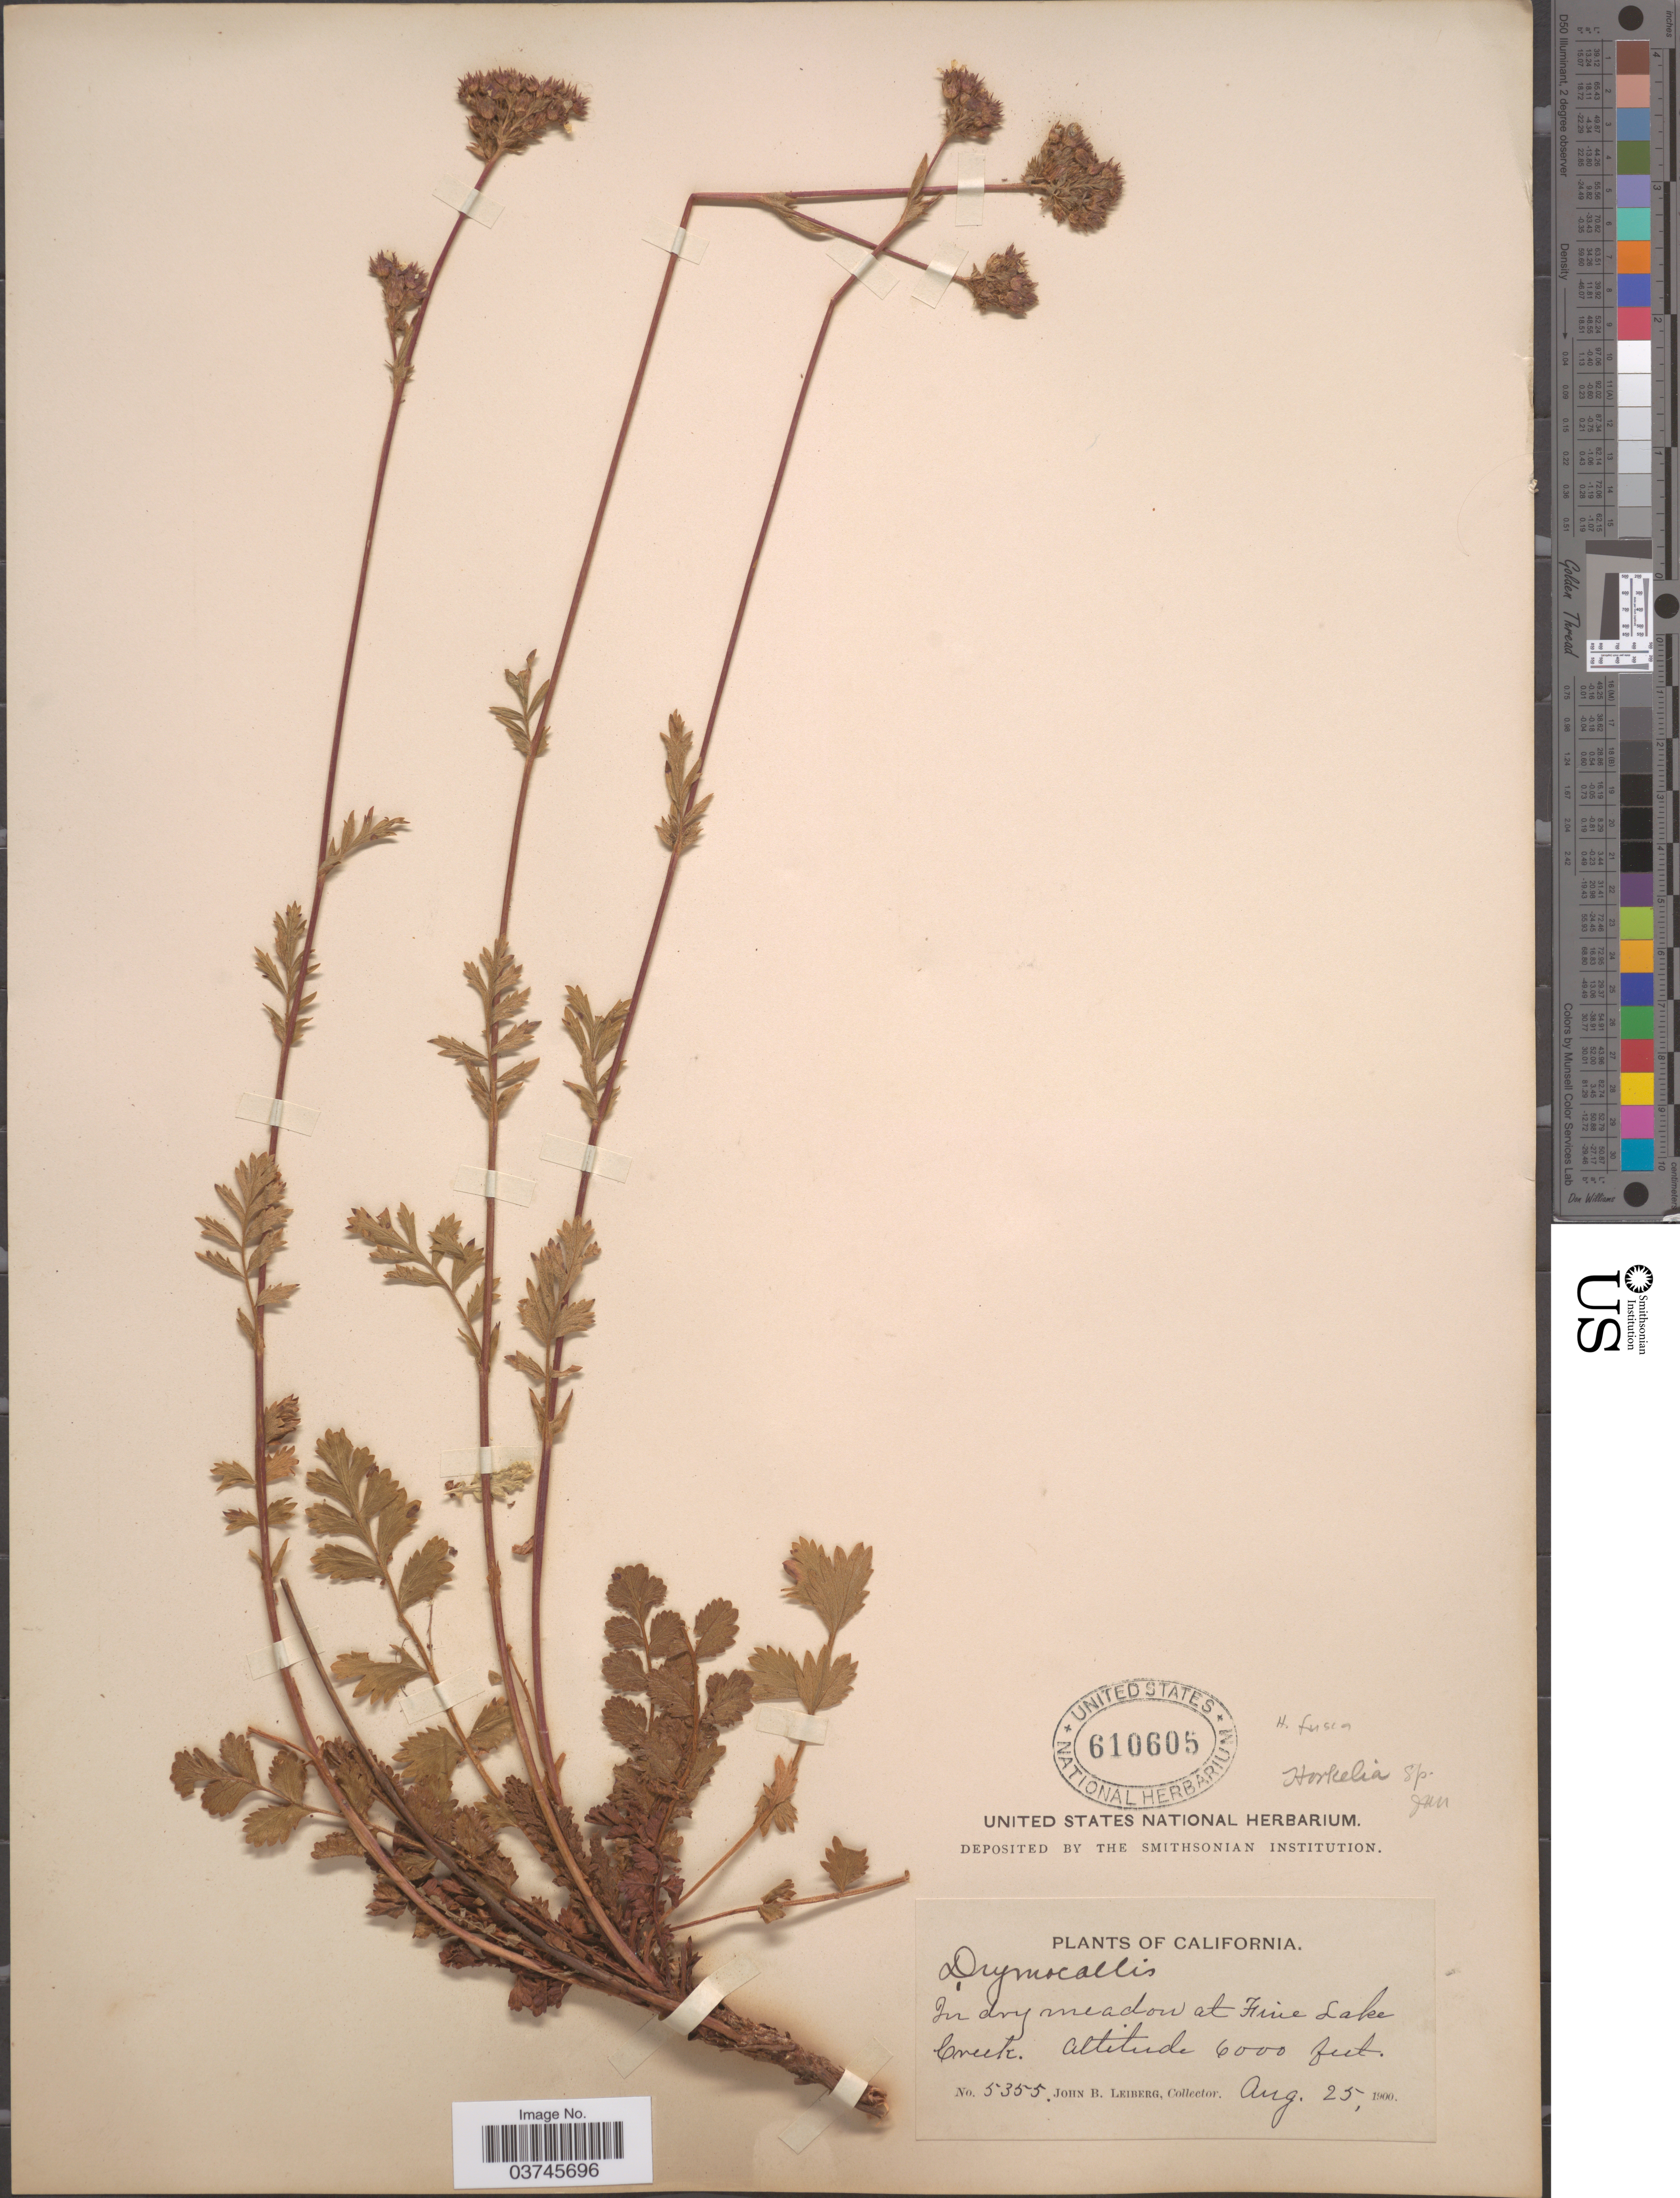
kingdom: Plantae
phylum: Tracheophyta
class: Magnoliopsida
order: Rosales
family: Rosaceae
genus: Potentilla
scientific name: Potentilla douglasii var. parviflora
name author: (Nutt. ex Hook. & Arn.) J.T. Howell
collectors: J. B. Leiberg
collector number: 5355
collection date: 1900-08-25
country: United States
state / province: California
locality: In dry meadow at Fine Lake Creek.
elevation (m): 1829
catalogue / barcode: US 610605